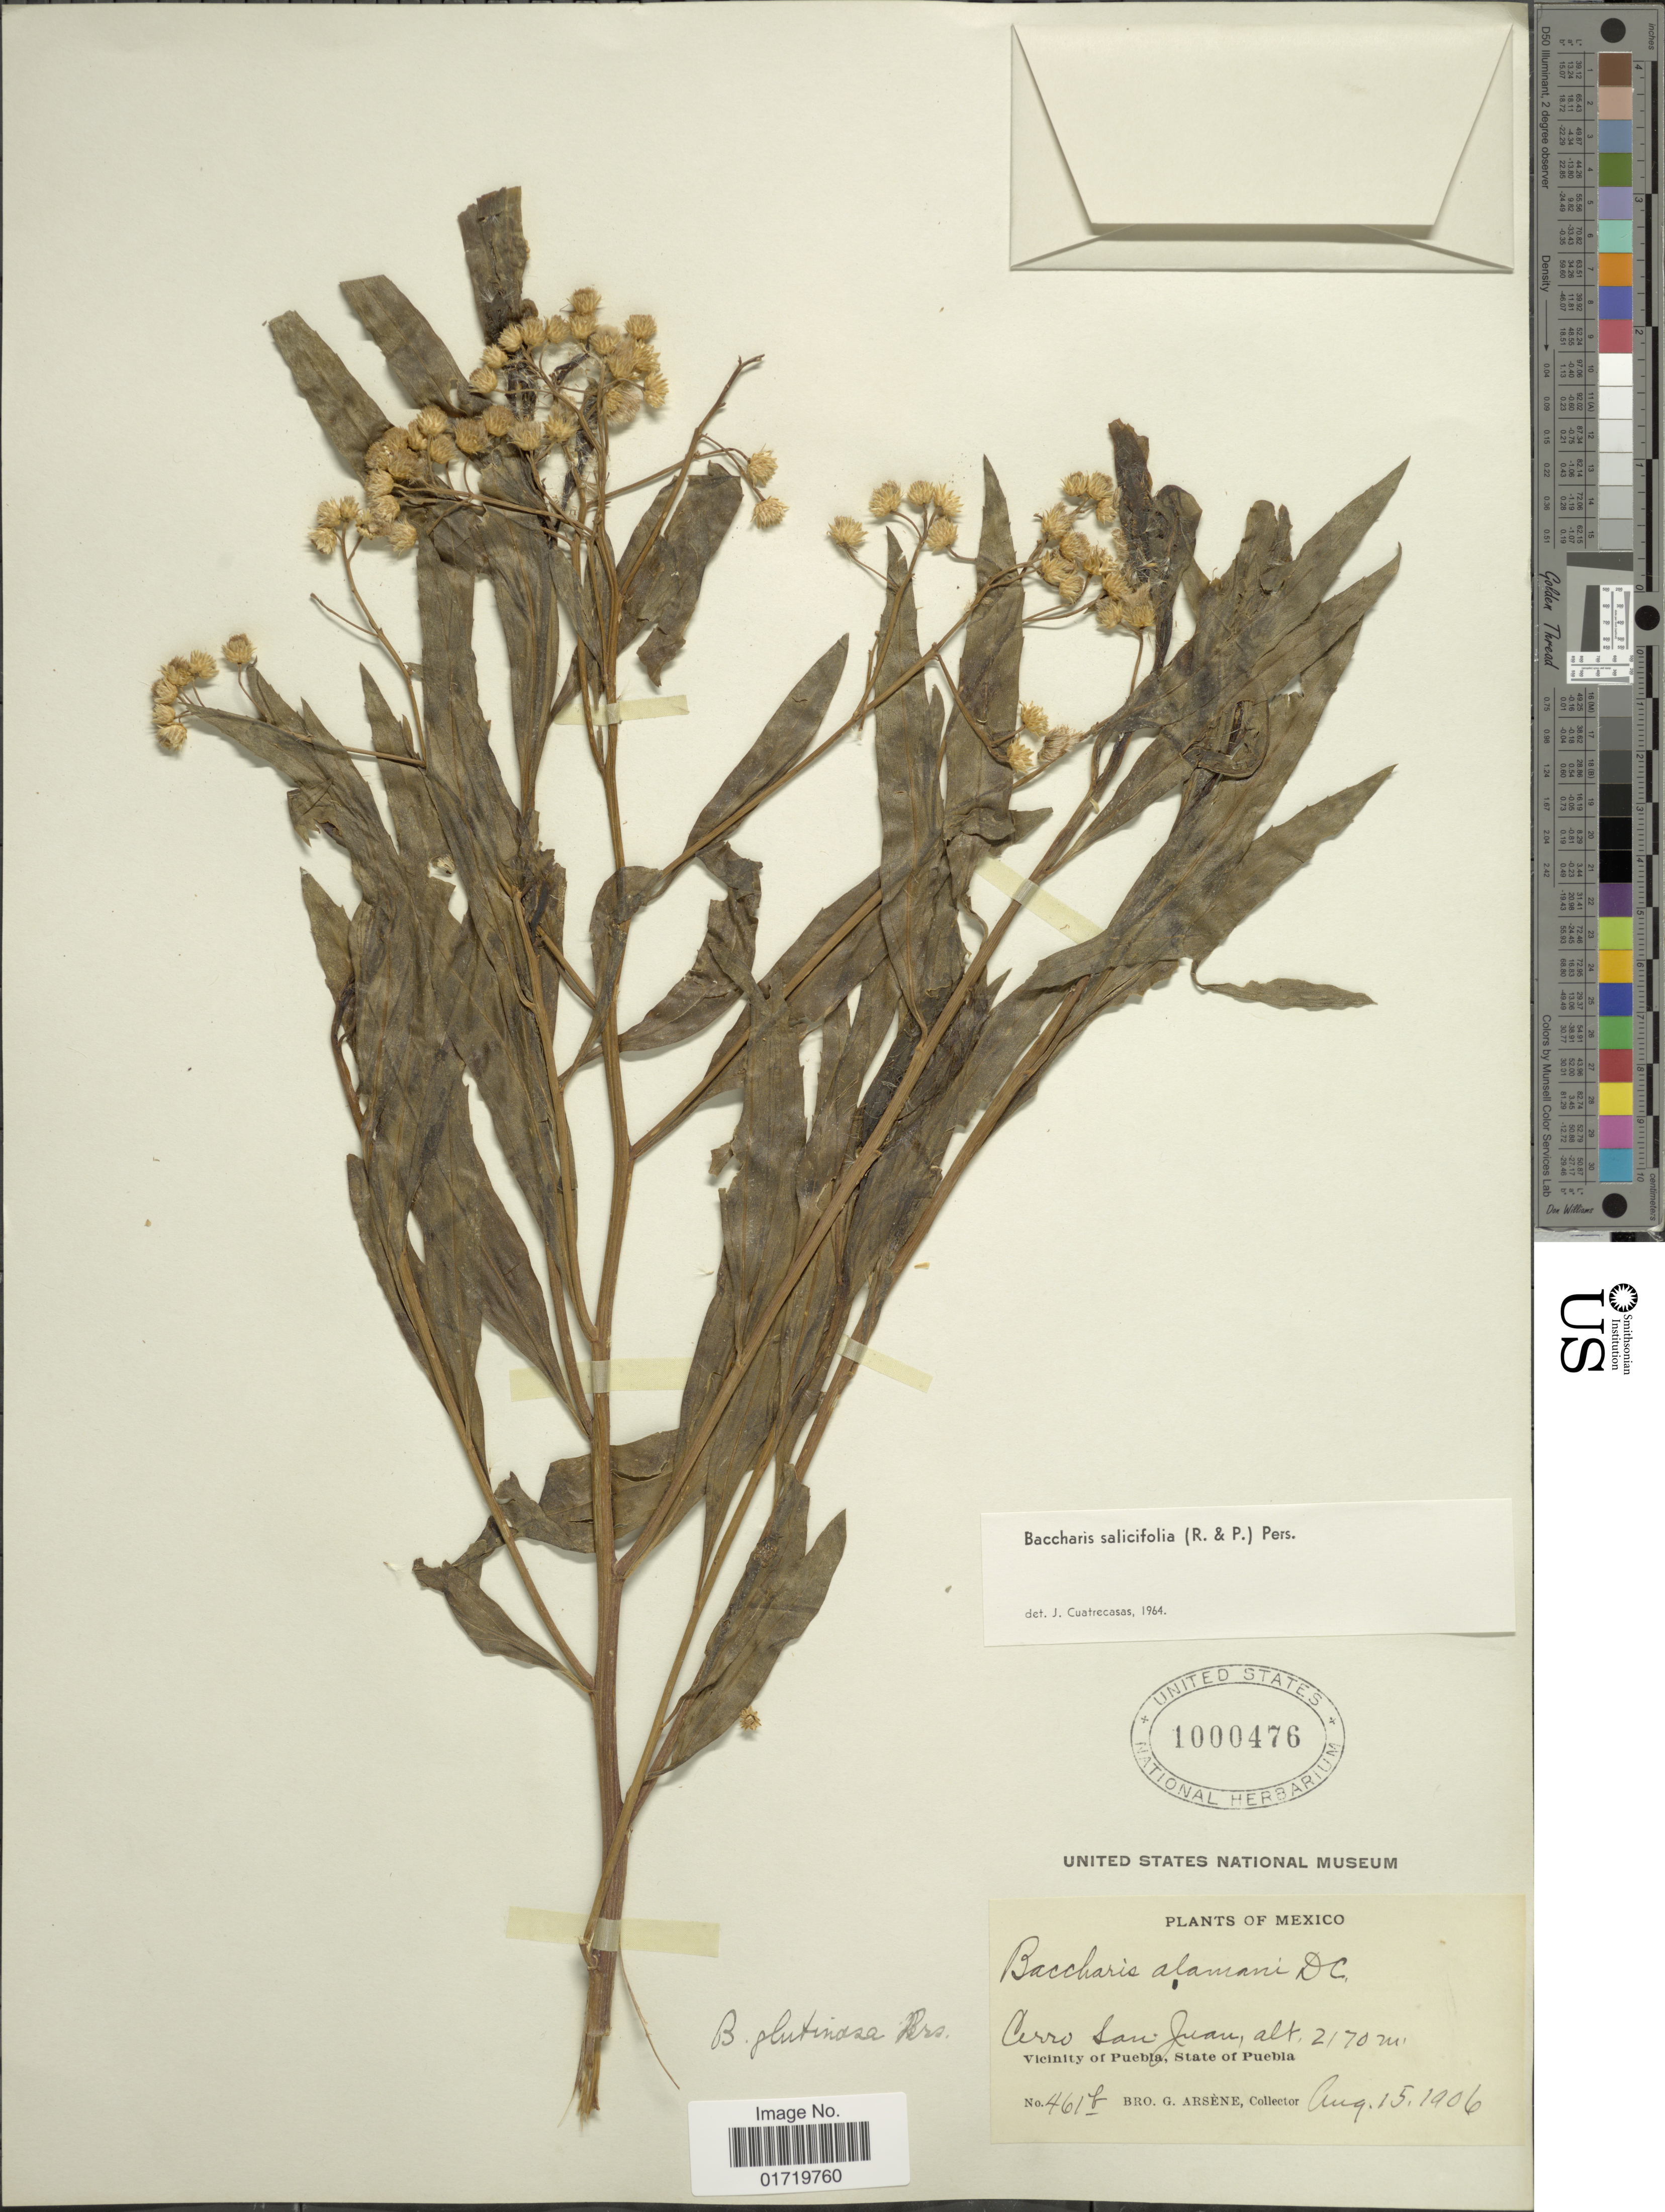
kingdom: Plantae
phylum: Tracheophyta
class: Magnoliopsida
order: Asterales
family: Asteraceae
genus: Baccharis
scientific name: Baccharis salicifolia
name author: (Ruiz & Pav.) Pers.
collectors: Bro. G. Arsène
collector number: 461b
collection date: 1906-08-15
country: Mexico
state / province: Puebla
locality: Cerro San Juan, Vicinity of Puebla, State of Puebla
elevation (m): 2170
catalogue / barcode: US 1000476